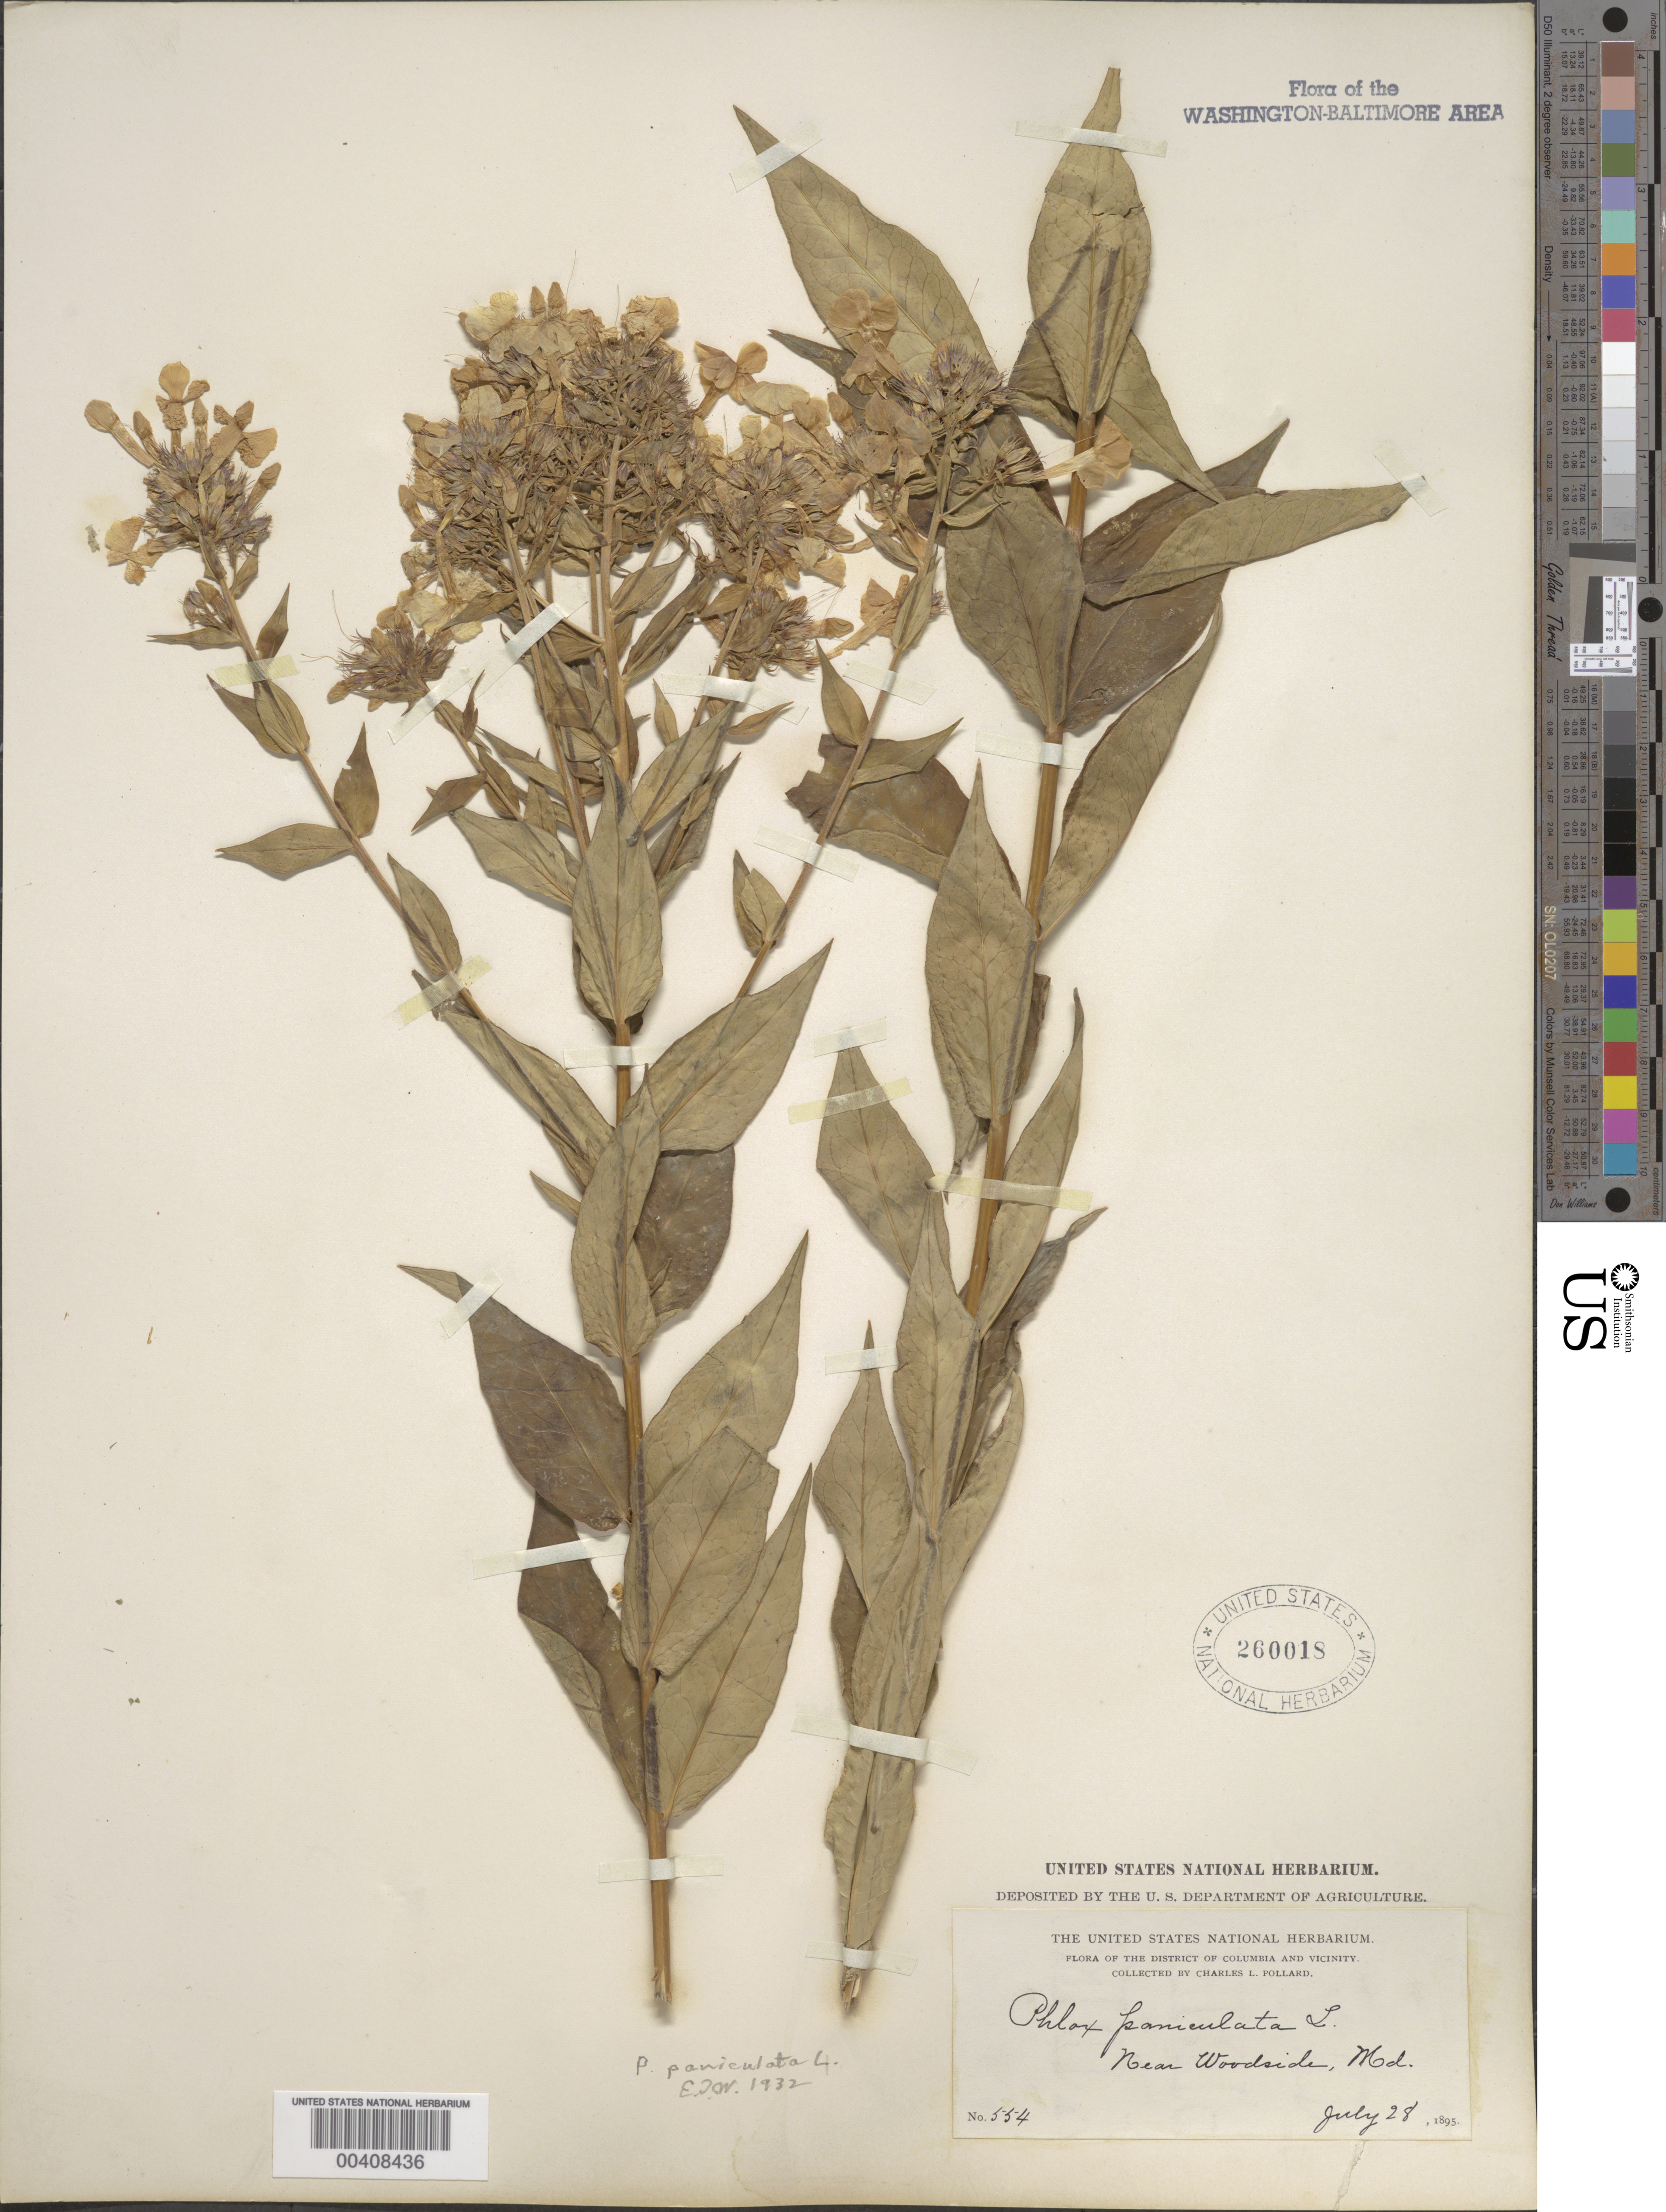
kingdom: Plantae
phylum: Tracheophyta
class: Magnoliopsida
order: Ericales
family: Polemoniaceae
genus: Phlox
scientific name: Phlox paniculata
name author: L.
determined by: E.J.W.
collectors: C. L. Pollard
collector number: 554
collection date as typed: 28 Jul 1895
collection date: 1895-07-28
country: United States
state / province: Maryland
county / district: Montgomery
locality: Woodside, near C. & O. Canal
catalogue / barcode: US 260018